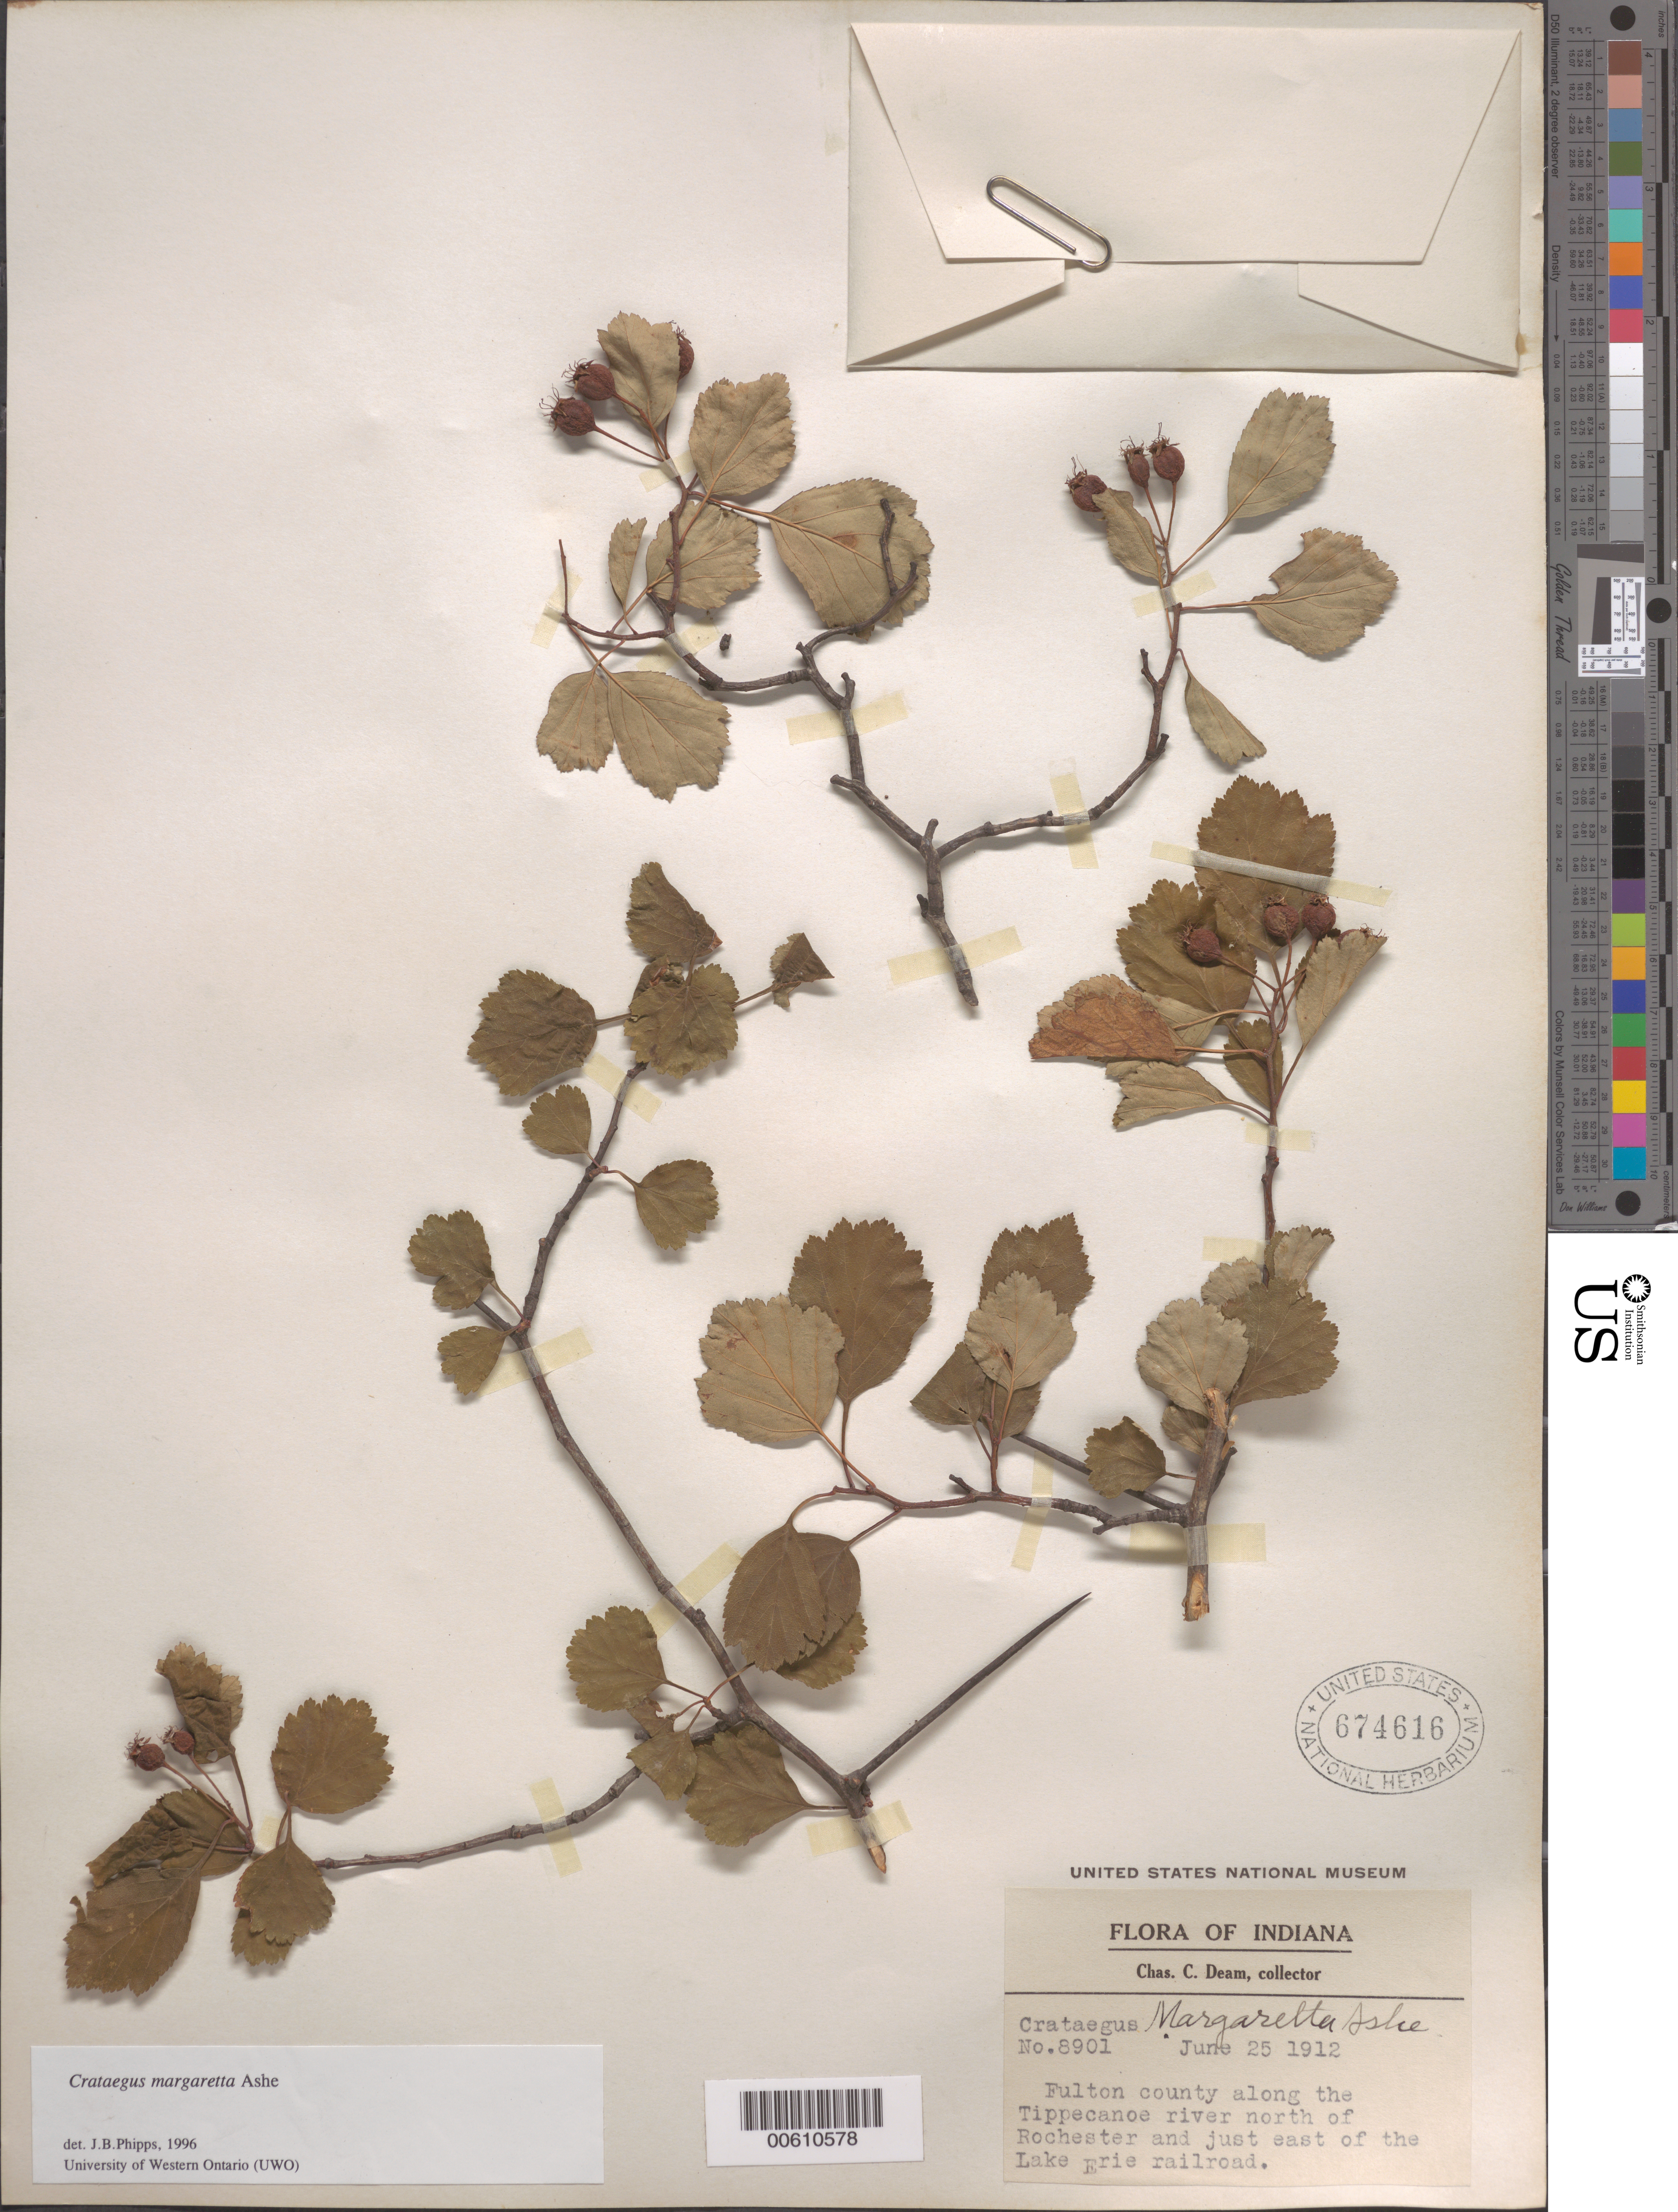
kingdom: Plantae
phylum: Tracheophyta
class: Magnoliopsida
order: Rosales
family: Rosaceae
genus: Crataegus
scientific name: Crataegus margarettae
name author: Ashe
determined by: Phipps, James B., (UWO), University of Western Ontario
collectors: C. C. Deam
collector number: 8901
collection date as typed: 25 Jun 1912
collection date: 1912-06-25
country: United States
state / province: Indiana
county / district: Fulton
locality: Along the Tippecanoe River N of Rochester and just E of the Lake Eire Railroad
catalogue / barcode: US 674616